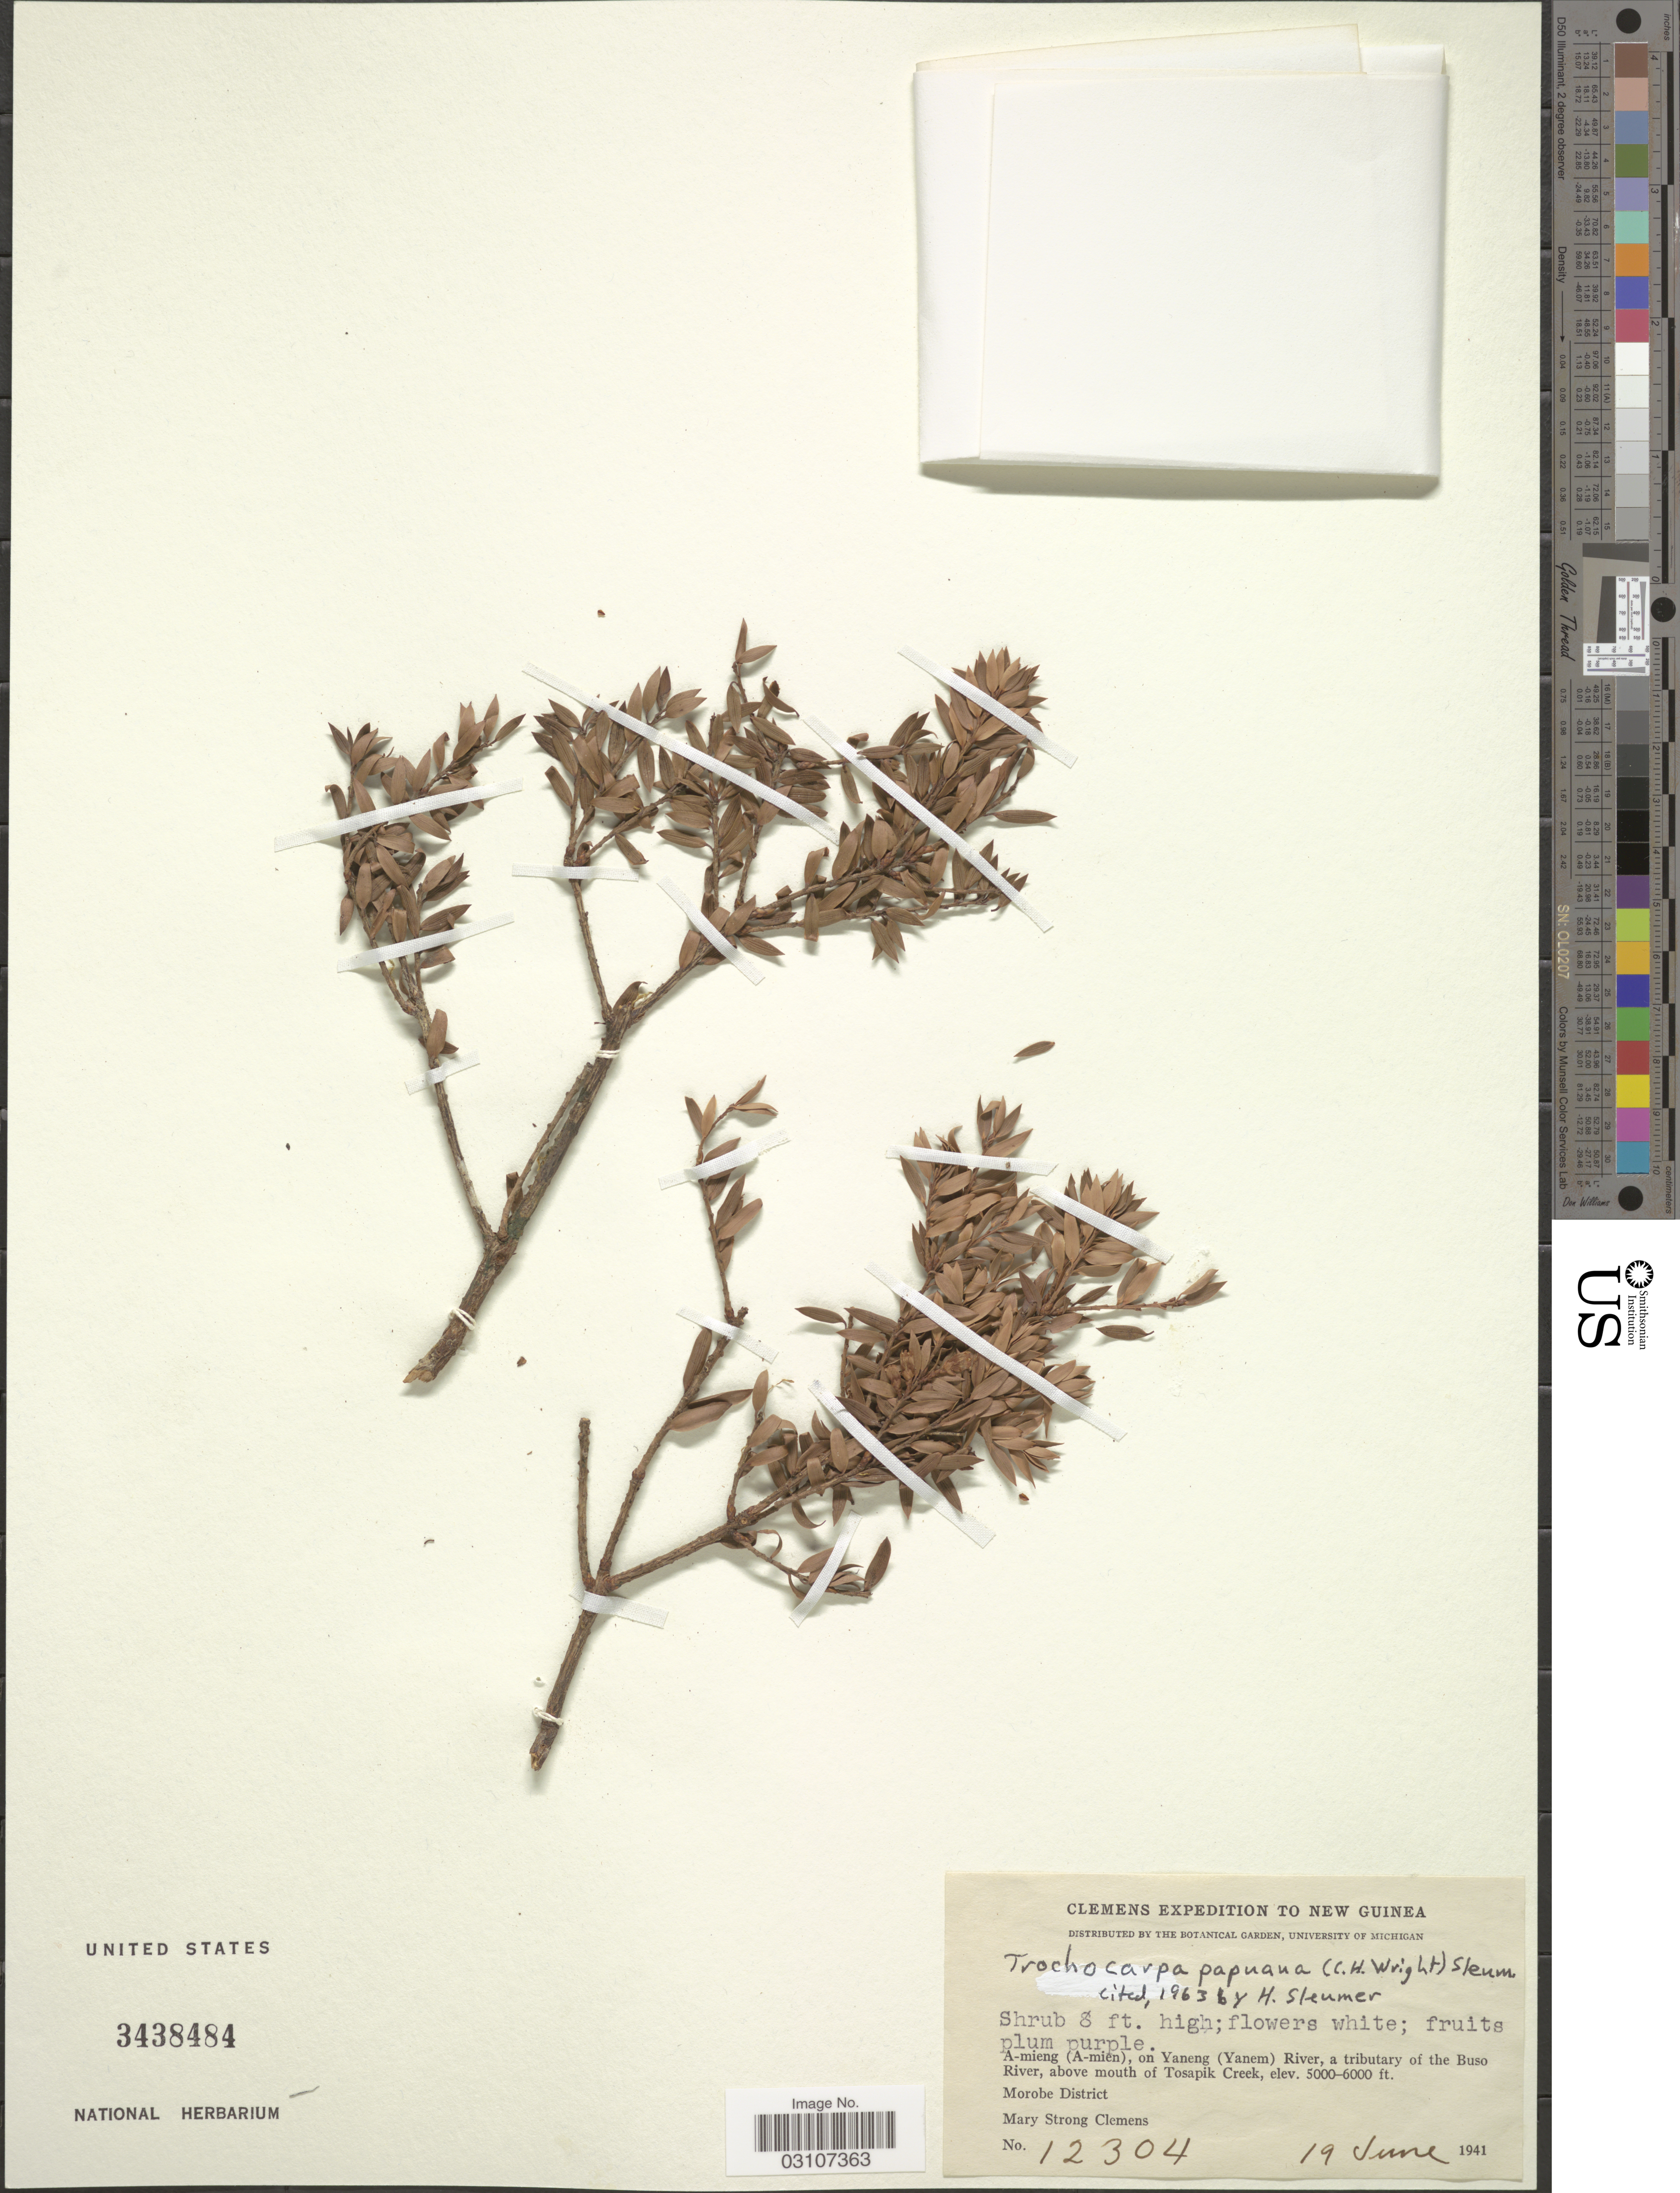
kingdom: Plantae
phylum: Tracheophyta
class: Magnoliopsida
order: Ericales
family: Ericaceae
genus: Trochocarpa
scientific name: Trochocarpa papuana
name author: (C.H. Wright) Sleumer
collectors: M. S. Clemens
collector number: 12304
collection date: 1941-06-19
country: Papua New Guinea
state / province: Morobe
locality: New Guinea. A-mieng (A-mien), on Yaneng (Yanem) River, a tributary of the Buso River, above mouth of Tosapik Creek. Morobe District.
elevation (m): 1524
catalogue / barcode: US 3438484